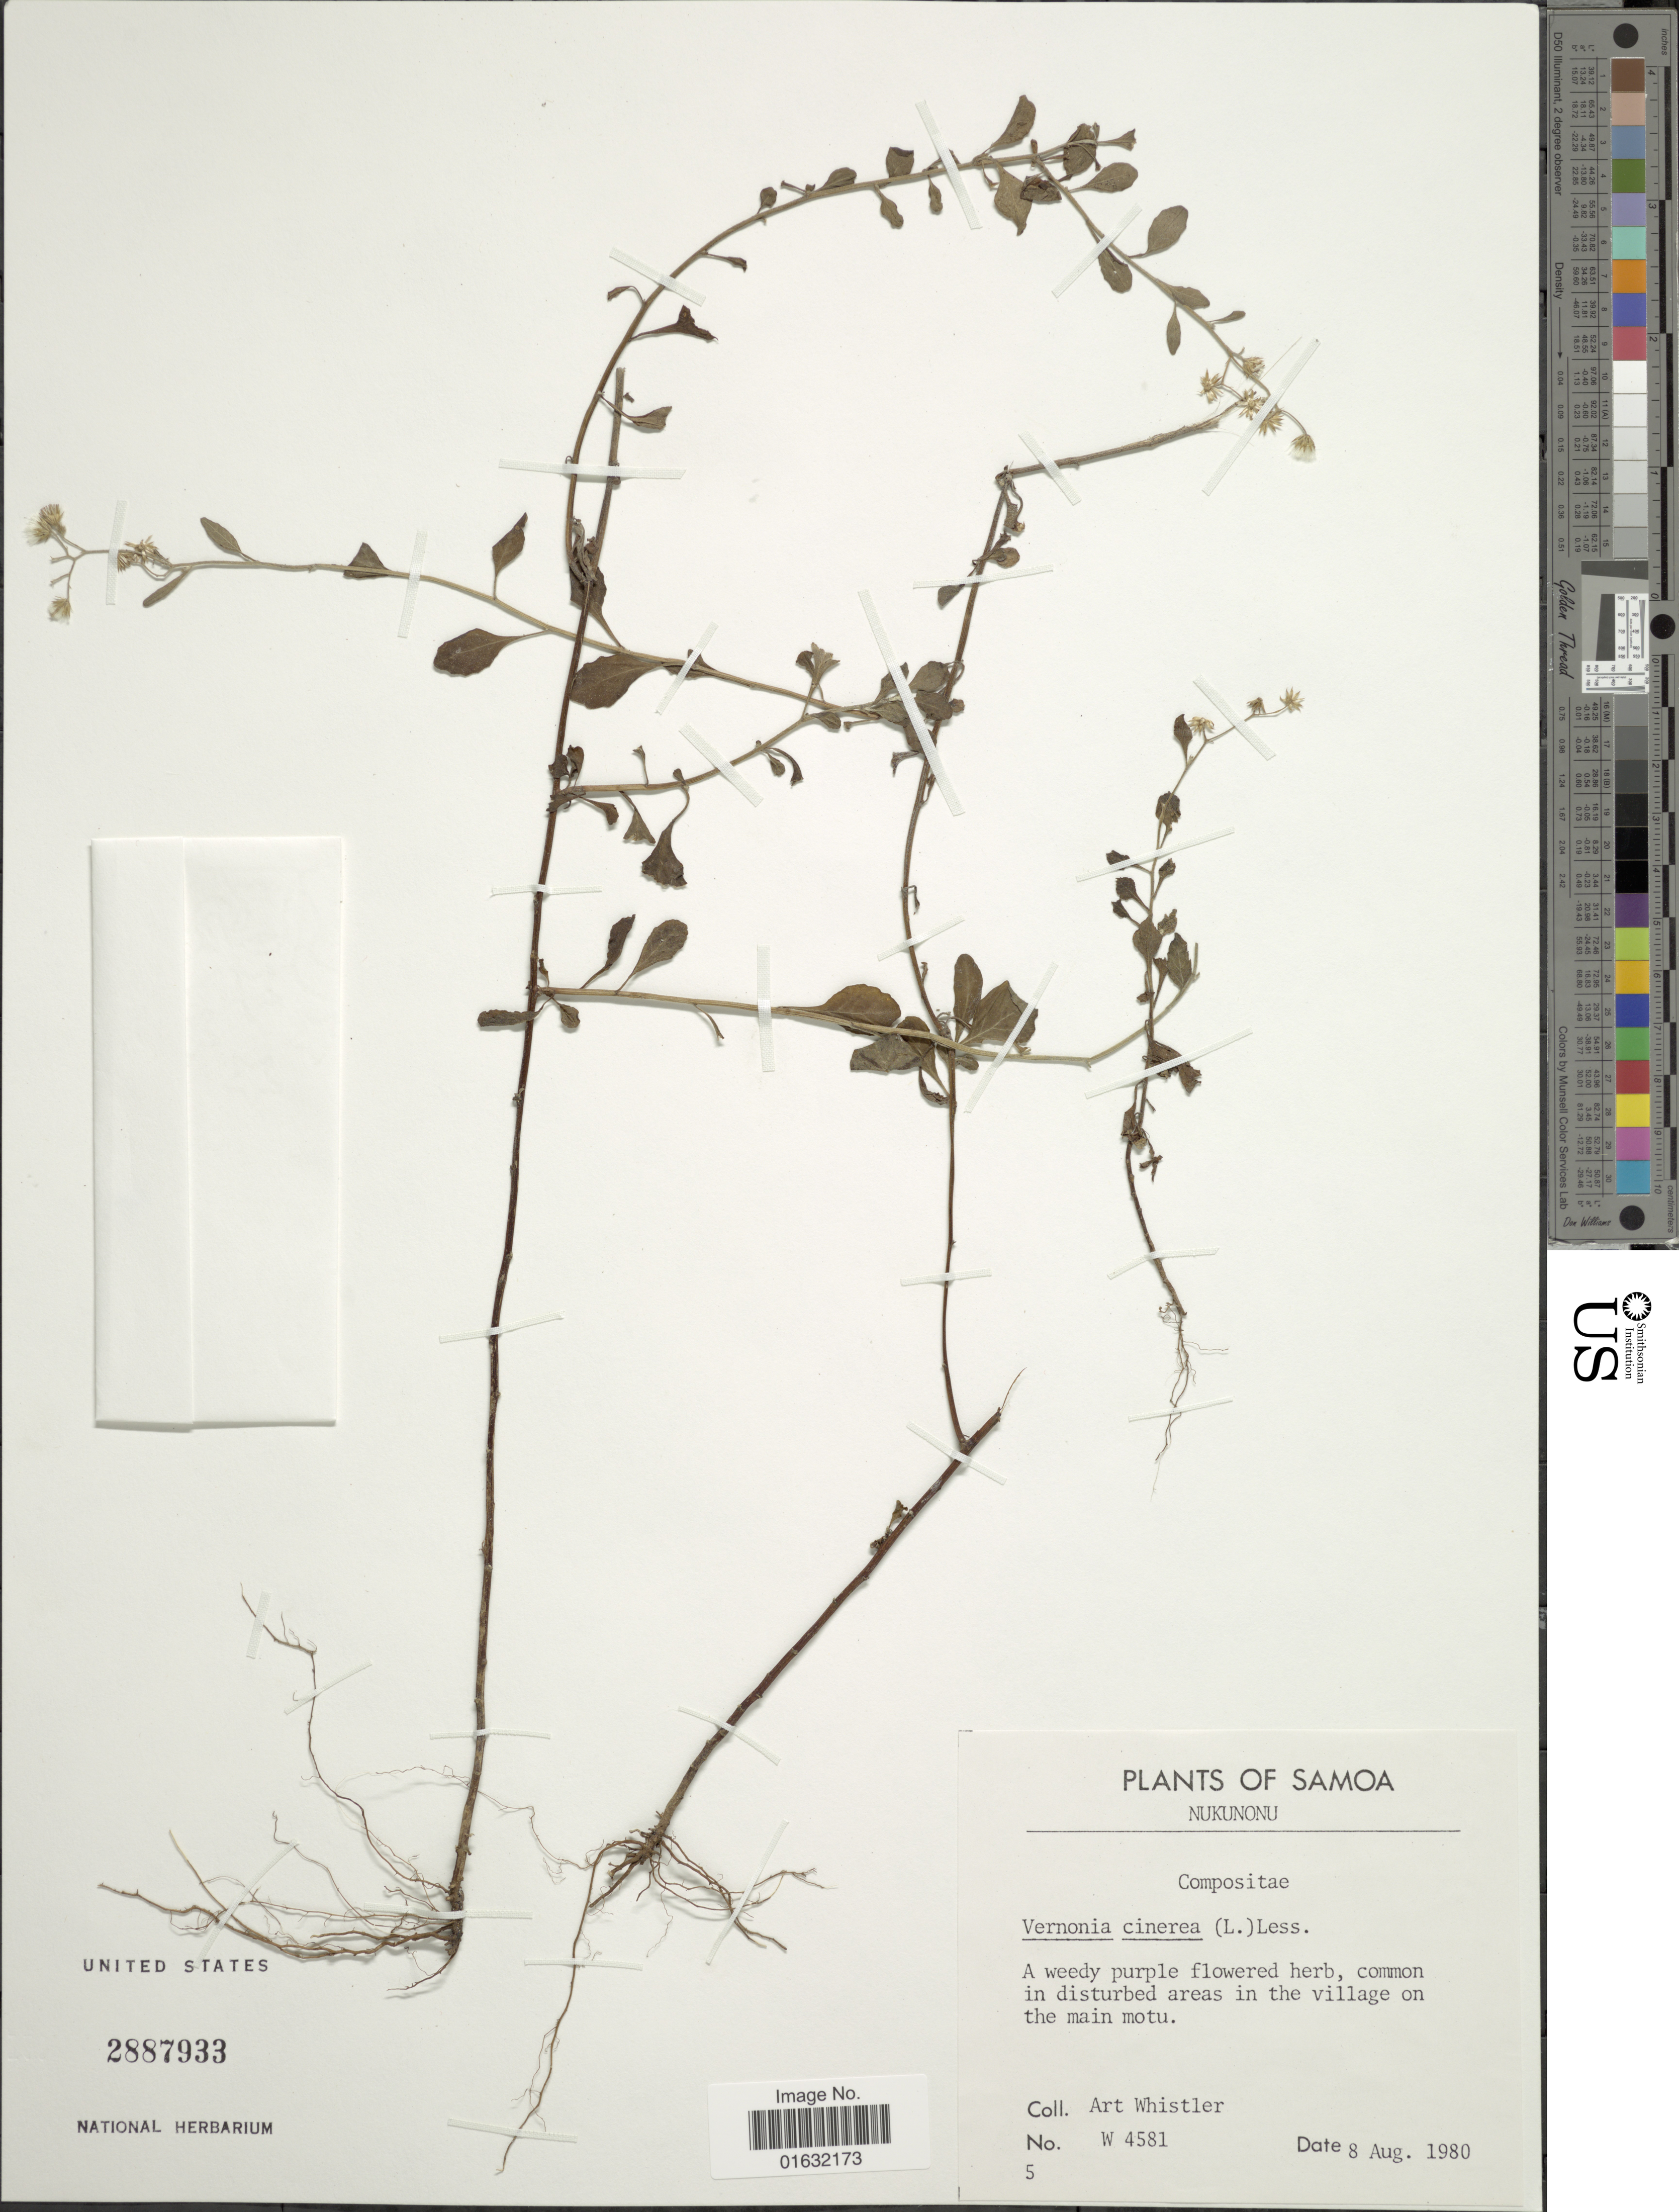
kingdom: Plantae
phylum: Tracheophyta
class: Magnoliopsida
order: Asterales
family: Asteraceae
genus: Cyanthillium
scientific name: Cyanthillium cinereum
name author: (L.) H. Rob.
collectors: A. Whistler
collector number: W 4581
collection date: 1980-08-08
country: Tokelau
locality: "Plants of Samoa", Nukunonu, disturbed area in the village on the main motu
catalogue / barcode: US 2887933